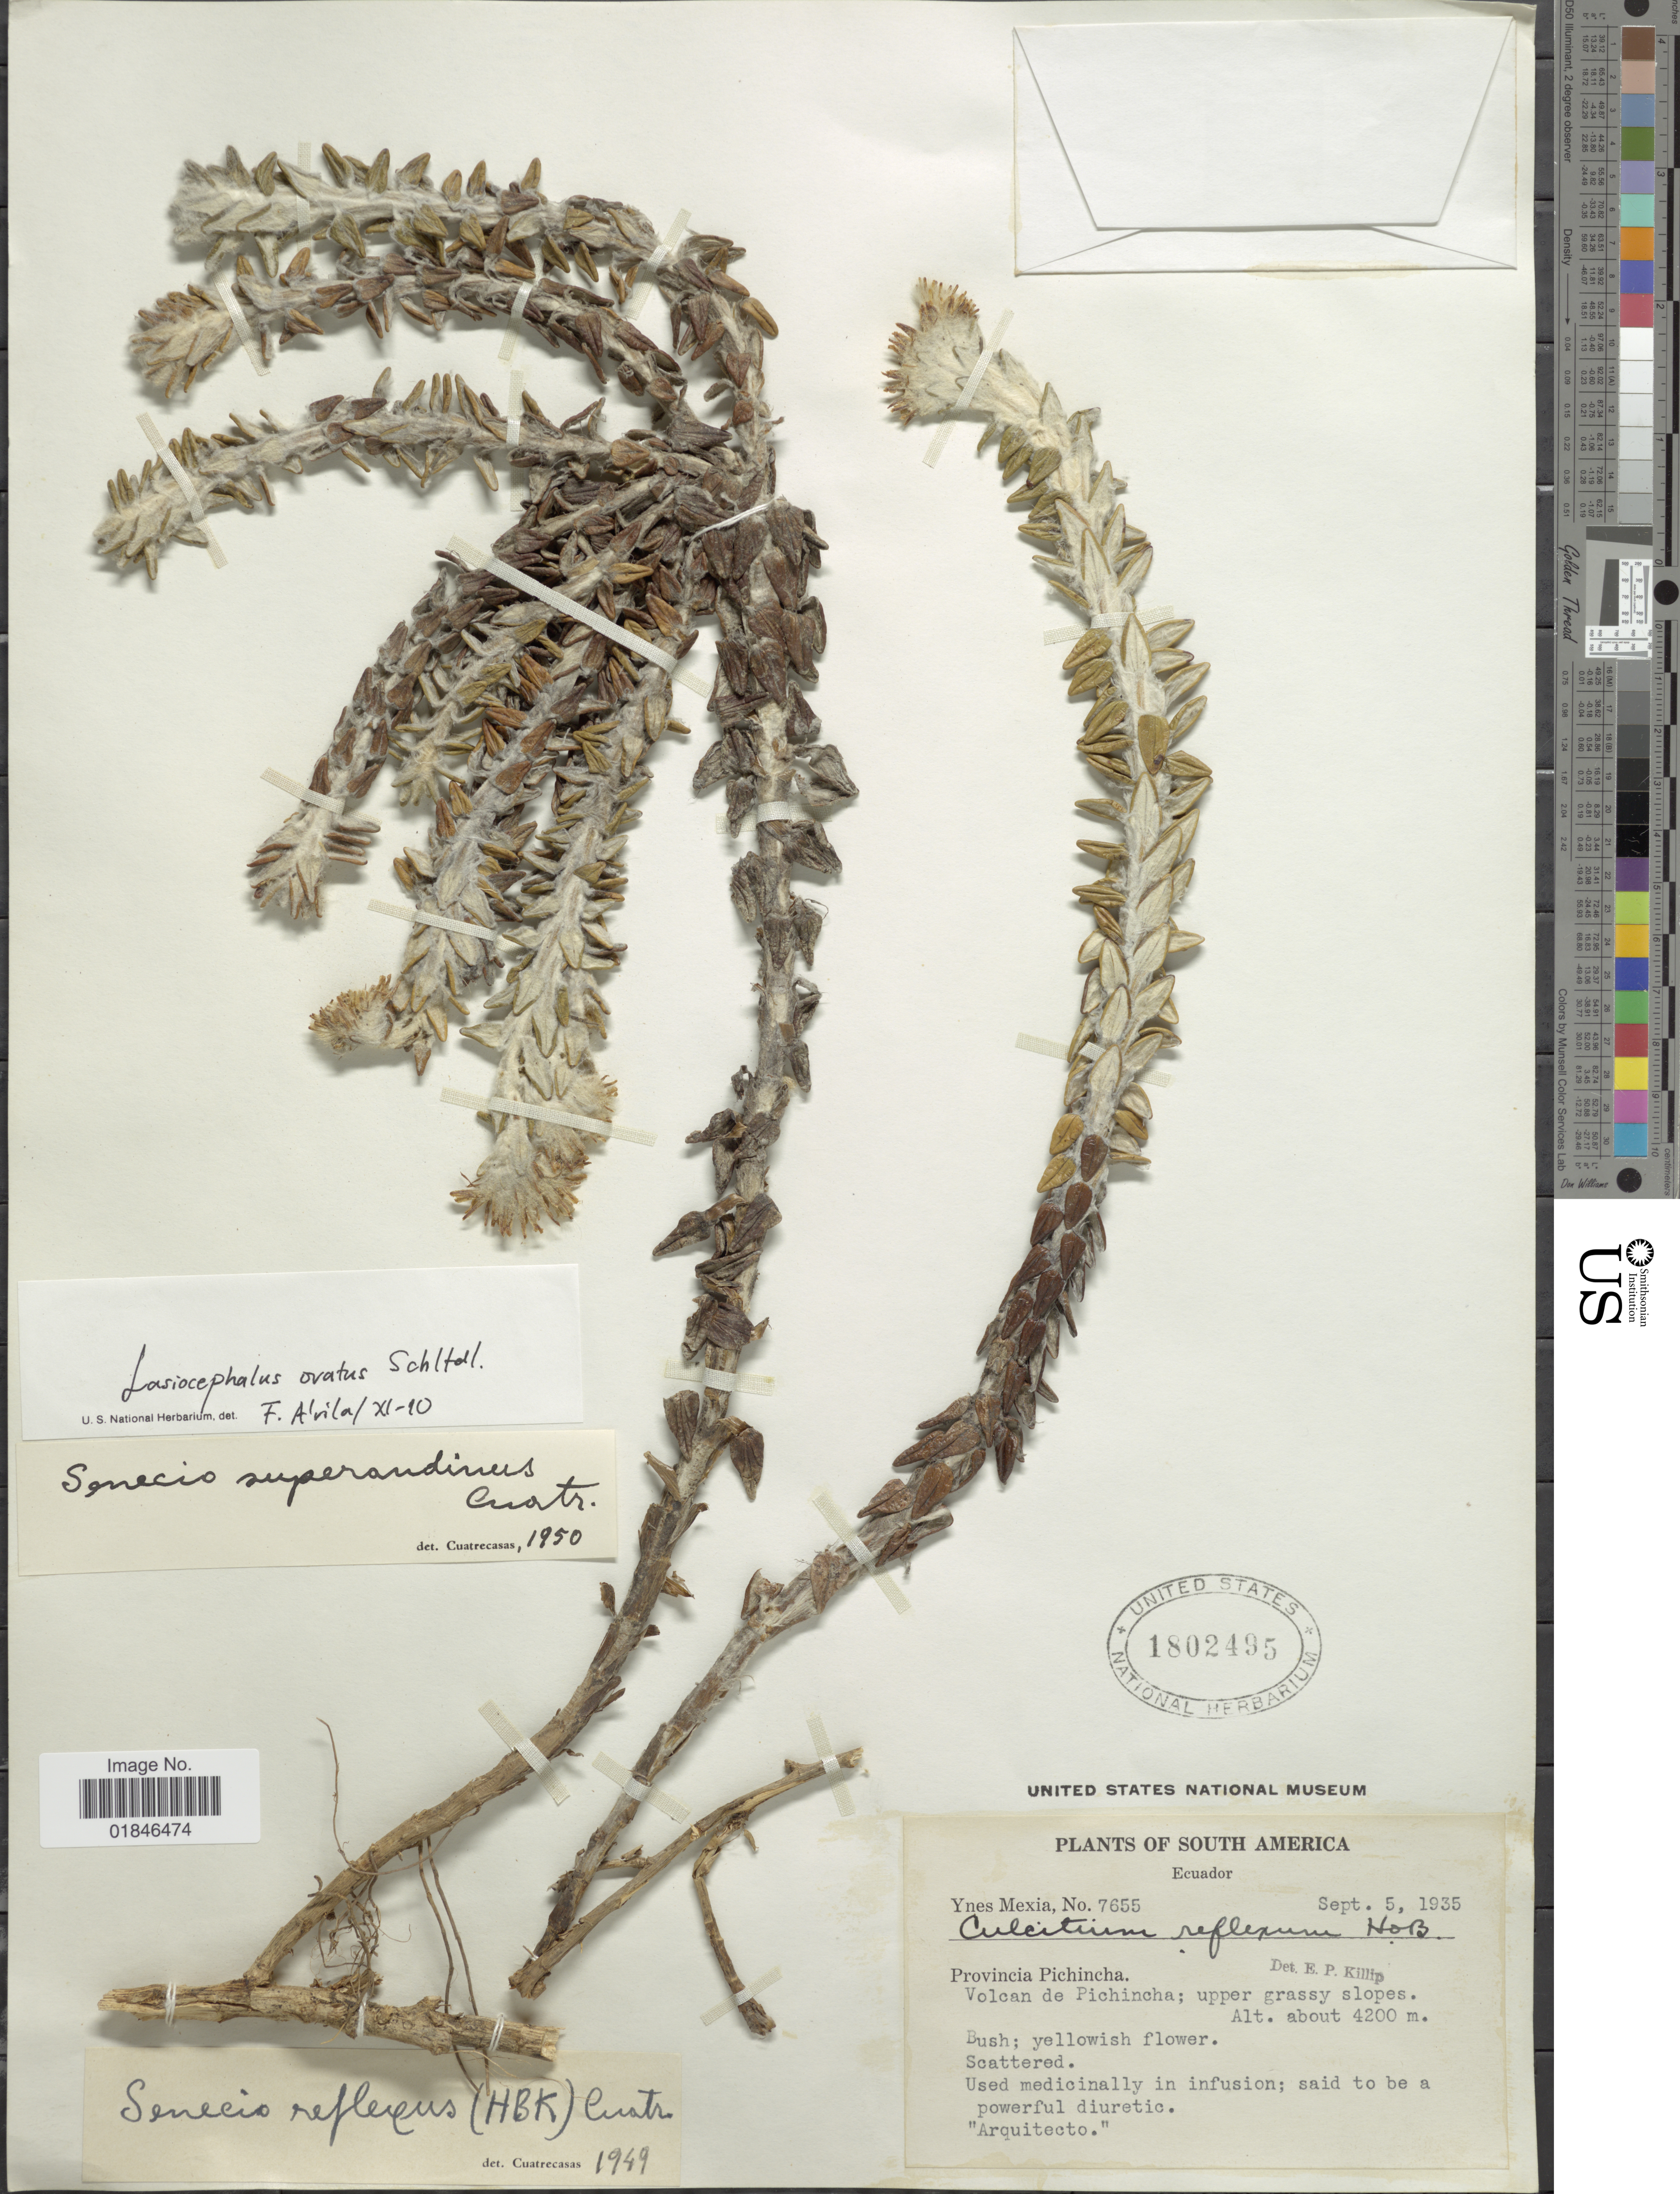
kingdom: Plantae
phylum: Tracheophyta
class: Magnoliopsida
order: Asterales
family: Asteraceae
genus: Senecio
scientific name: Senecio superandinus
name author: Cuatrec.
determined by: Salomon, Luciana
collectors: Y. Mexia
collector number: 7655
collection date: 1935-09-05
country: Ecuador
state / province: Pichincha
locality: Provincia Pichincha, Volcan de Pichincha; upper grassy slopes.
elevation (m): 4200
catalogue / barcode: US 1802495